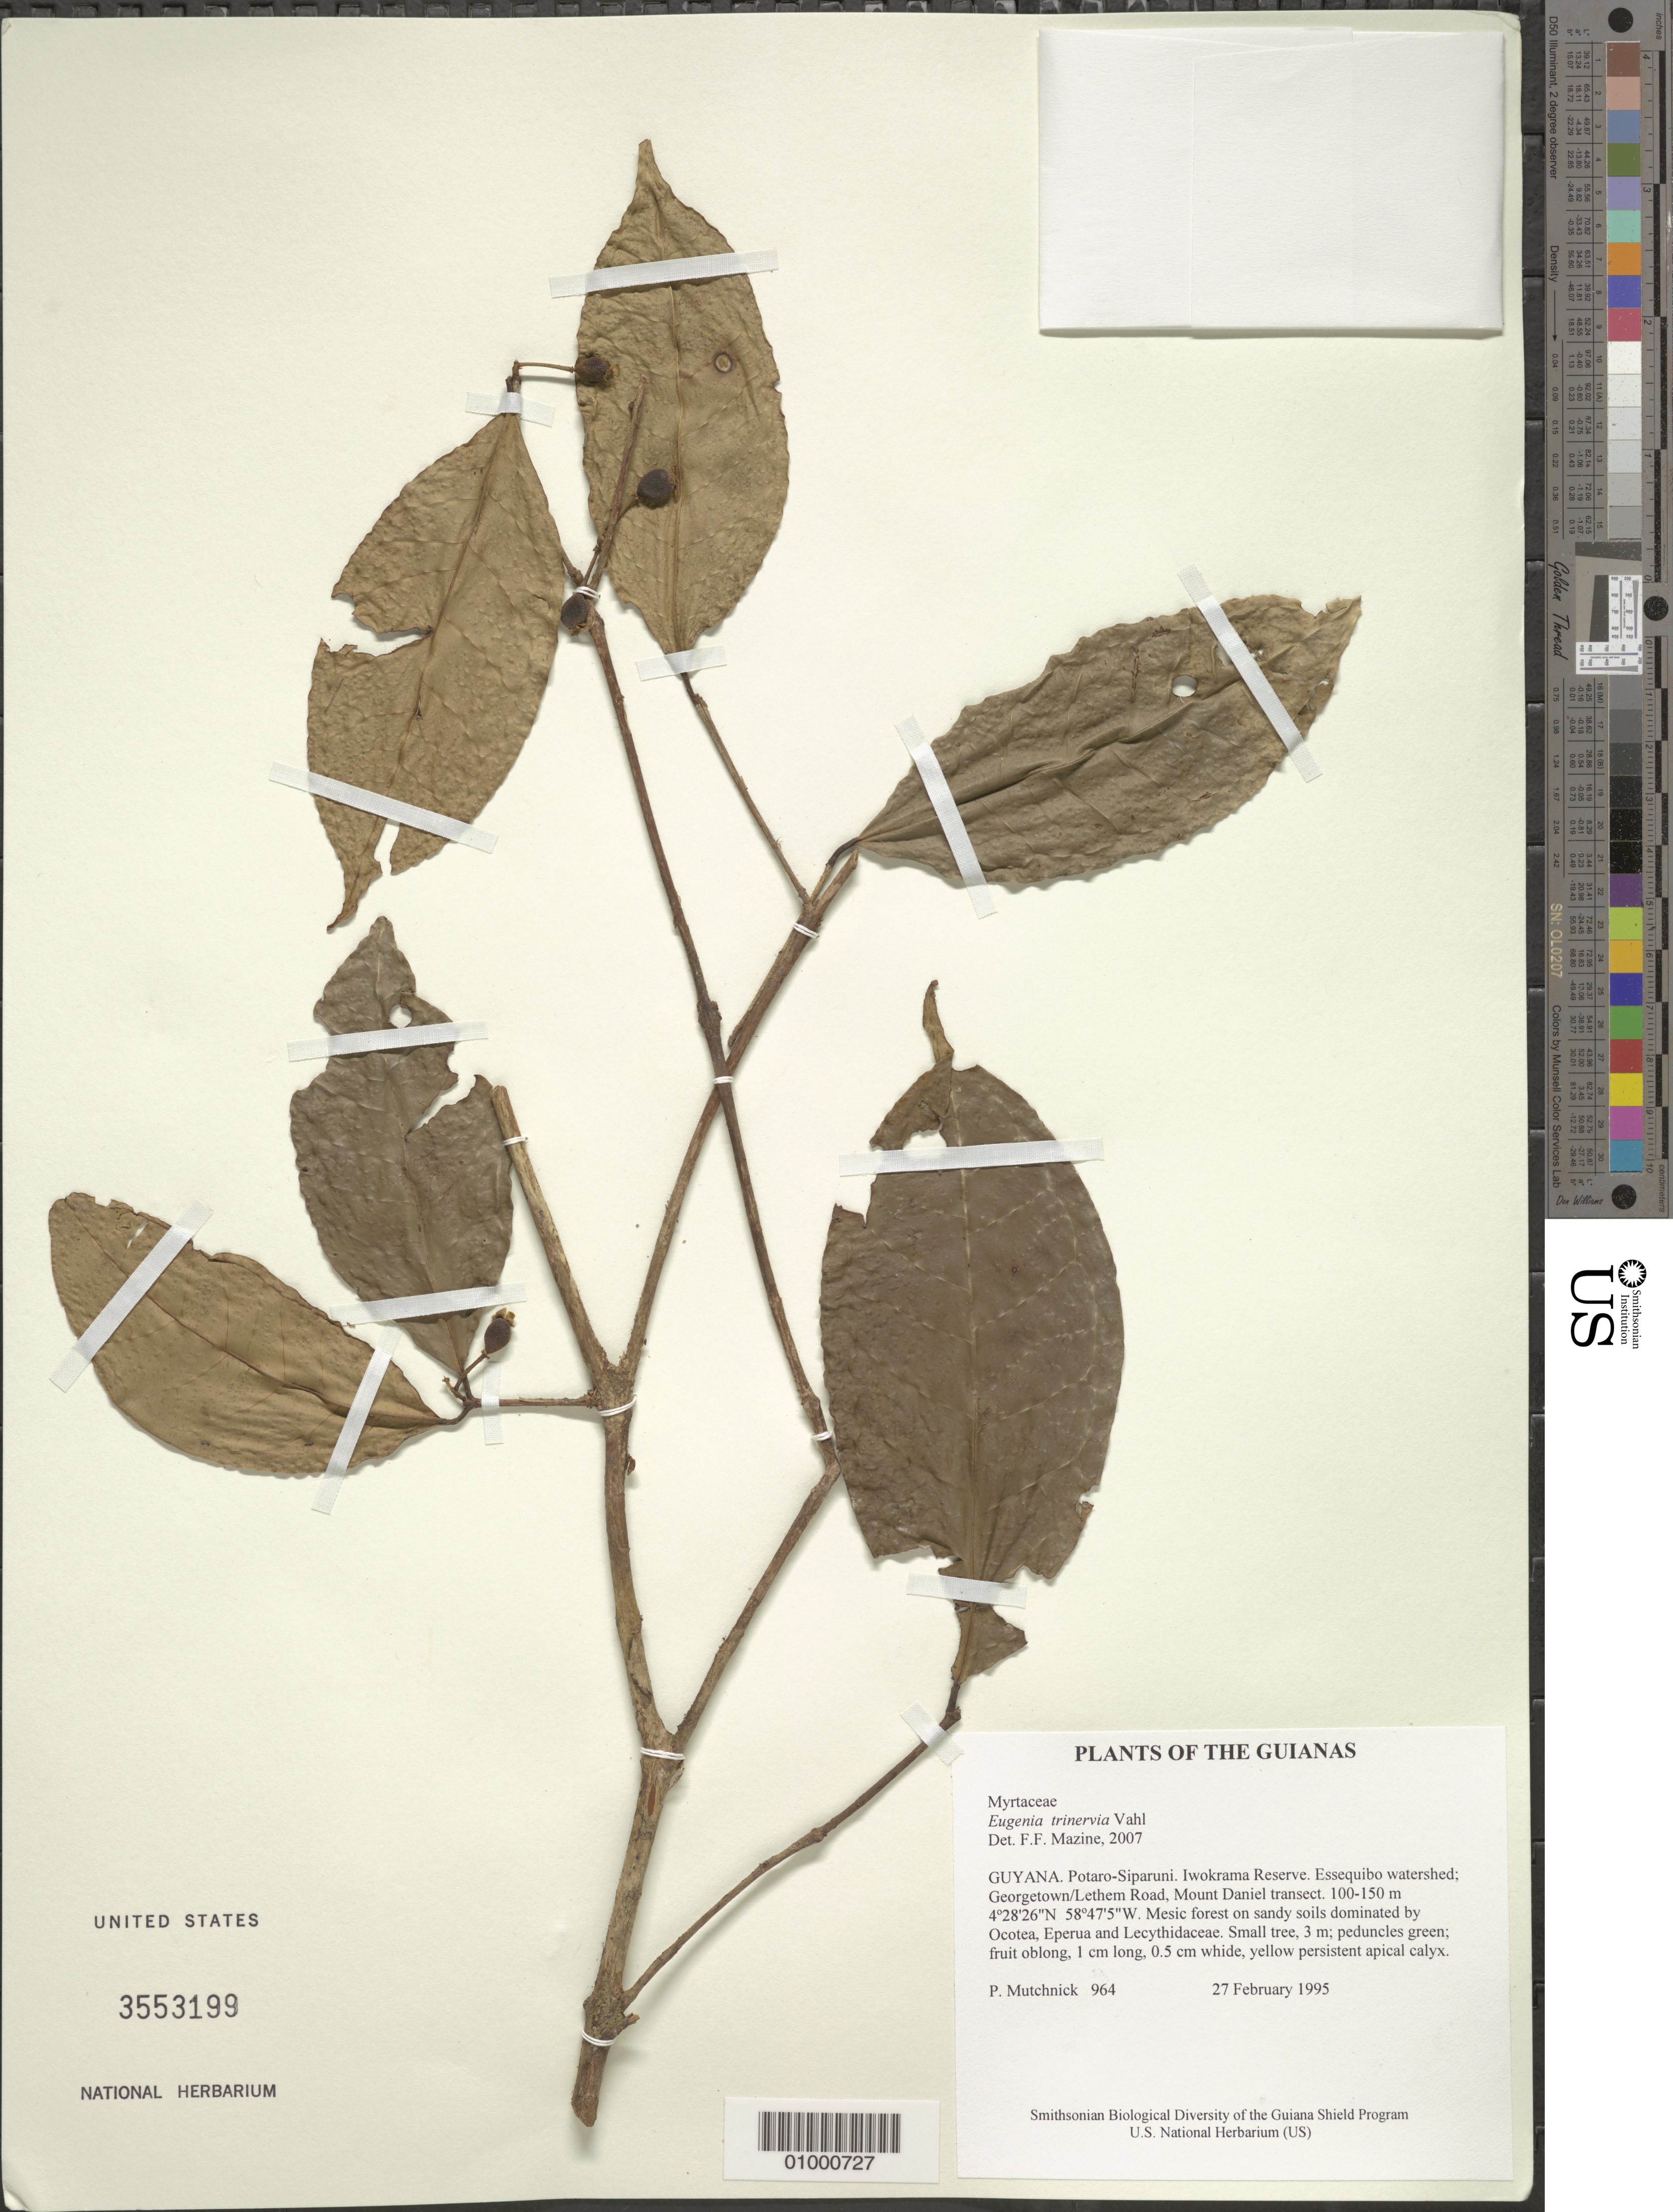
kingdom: Plantae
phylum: Tracheophyta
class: Magnoliopsida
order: Myrtales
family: Myrtaceae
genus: Eugenia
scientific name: Eugenia trinervia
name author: Vahl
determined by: Mazine, Fiorella F.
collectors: P. Mutchnick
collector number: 964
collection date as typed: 27 February 1995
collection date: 1995-02-27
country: Guyana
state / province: Potaro-Siparuni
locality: Iwokrama Reserve. Essequibo watershed; Georgetown/Lethem Road, Mount Daniel transect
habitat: Mesic forest on sandy soils dominated by Ocotea, Eperua and Lecythidaceae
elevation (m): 100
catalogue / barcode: US 3553199